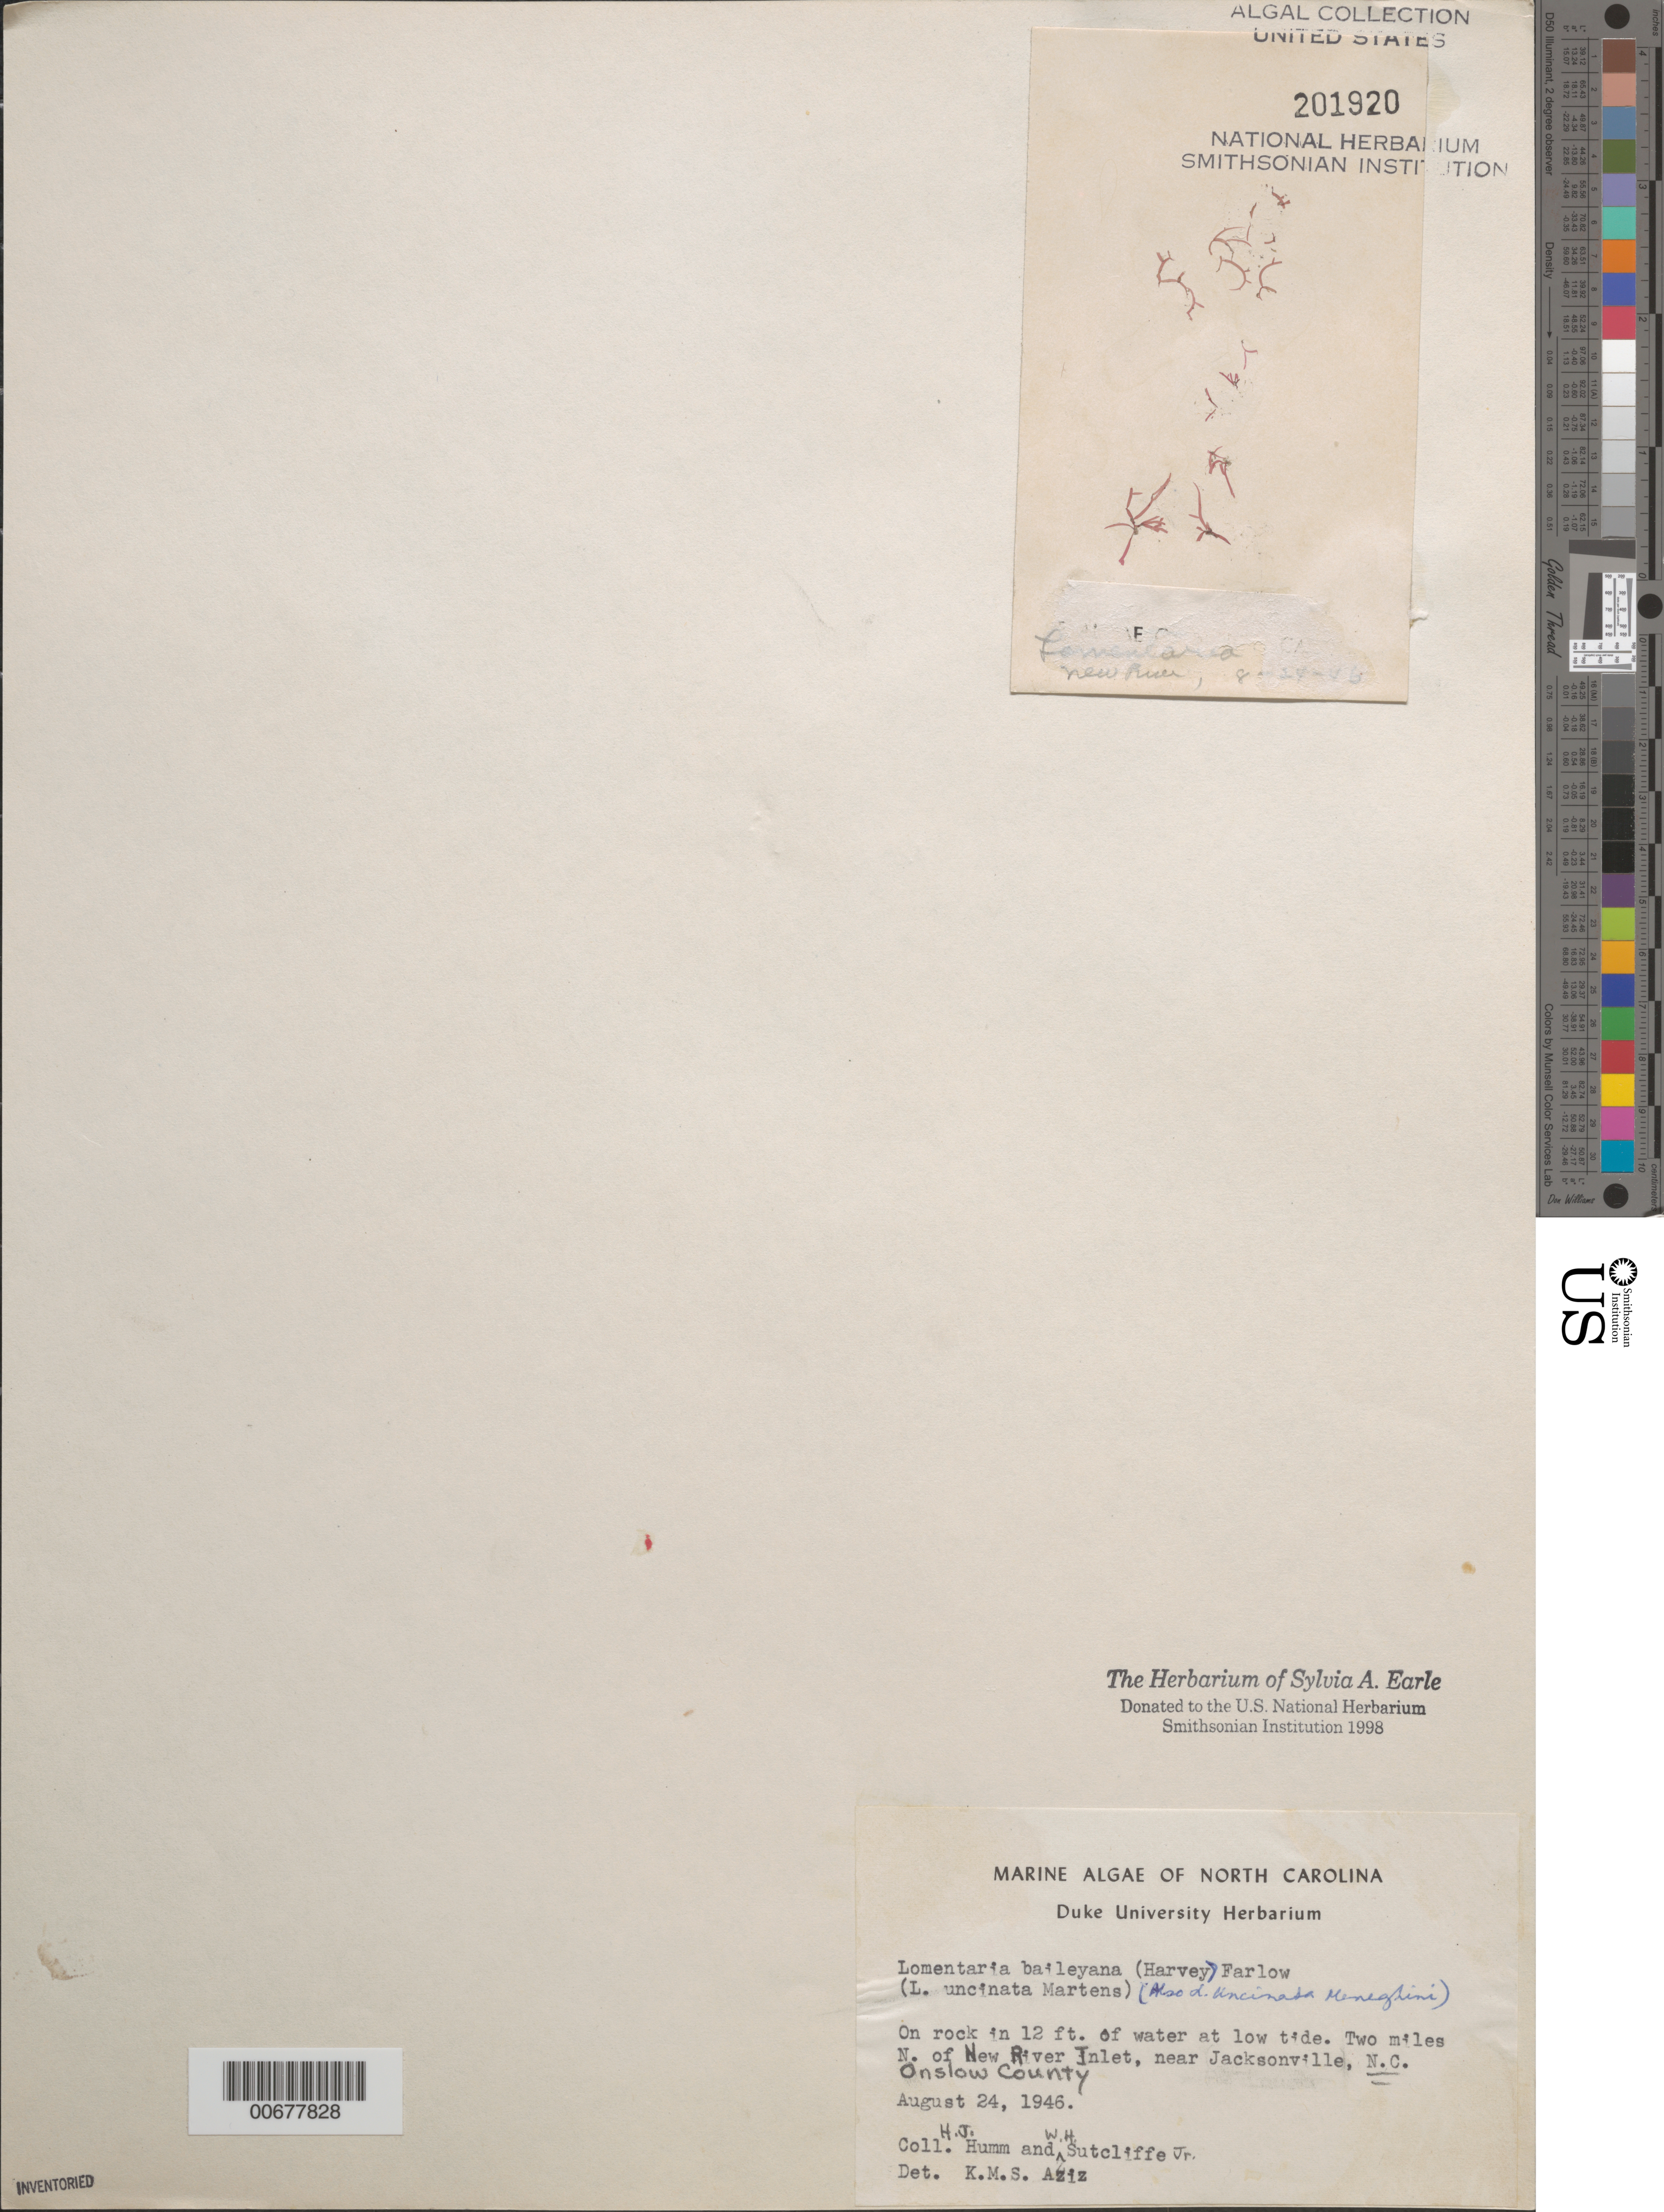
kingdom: Plantae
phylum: Rhodophyta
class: Florideophyceae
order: Rhodymeniales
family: Lomentariaceae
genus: Hooperia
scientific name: Hooperia divaricata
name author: (Durant) M.J. Wynne et al.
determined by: Algae name updating Project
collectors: H. J. Humm & W. Sutcliffe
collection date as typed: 24 Aug 1946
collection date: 1946-08-24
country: United States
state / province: North Carolina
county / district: Onslow County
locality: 2 miles north of New River Inlet, near Jacksonville [North Carolina]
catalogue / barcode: US 201920